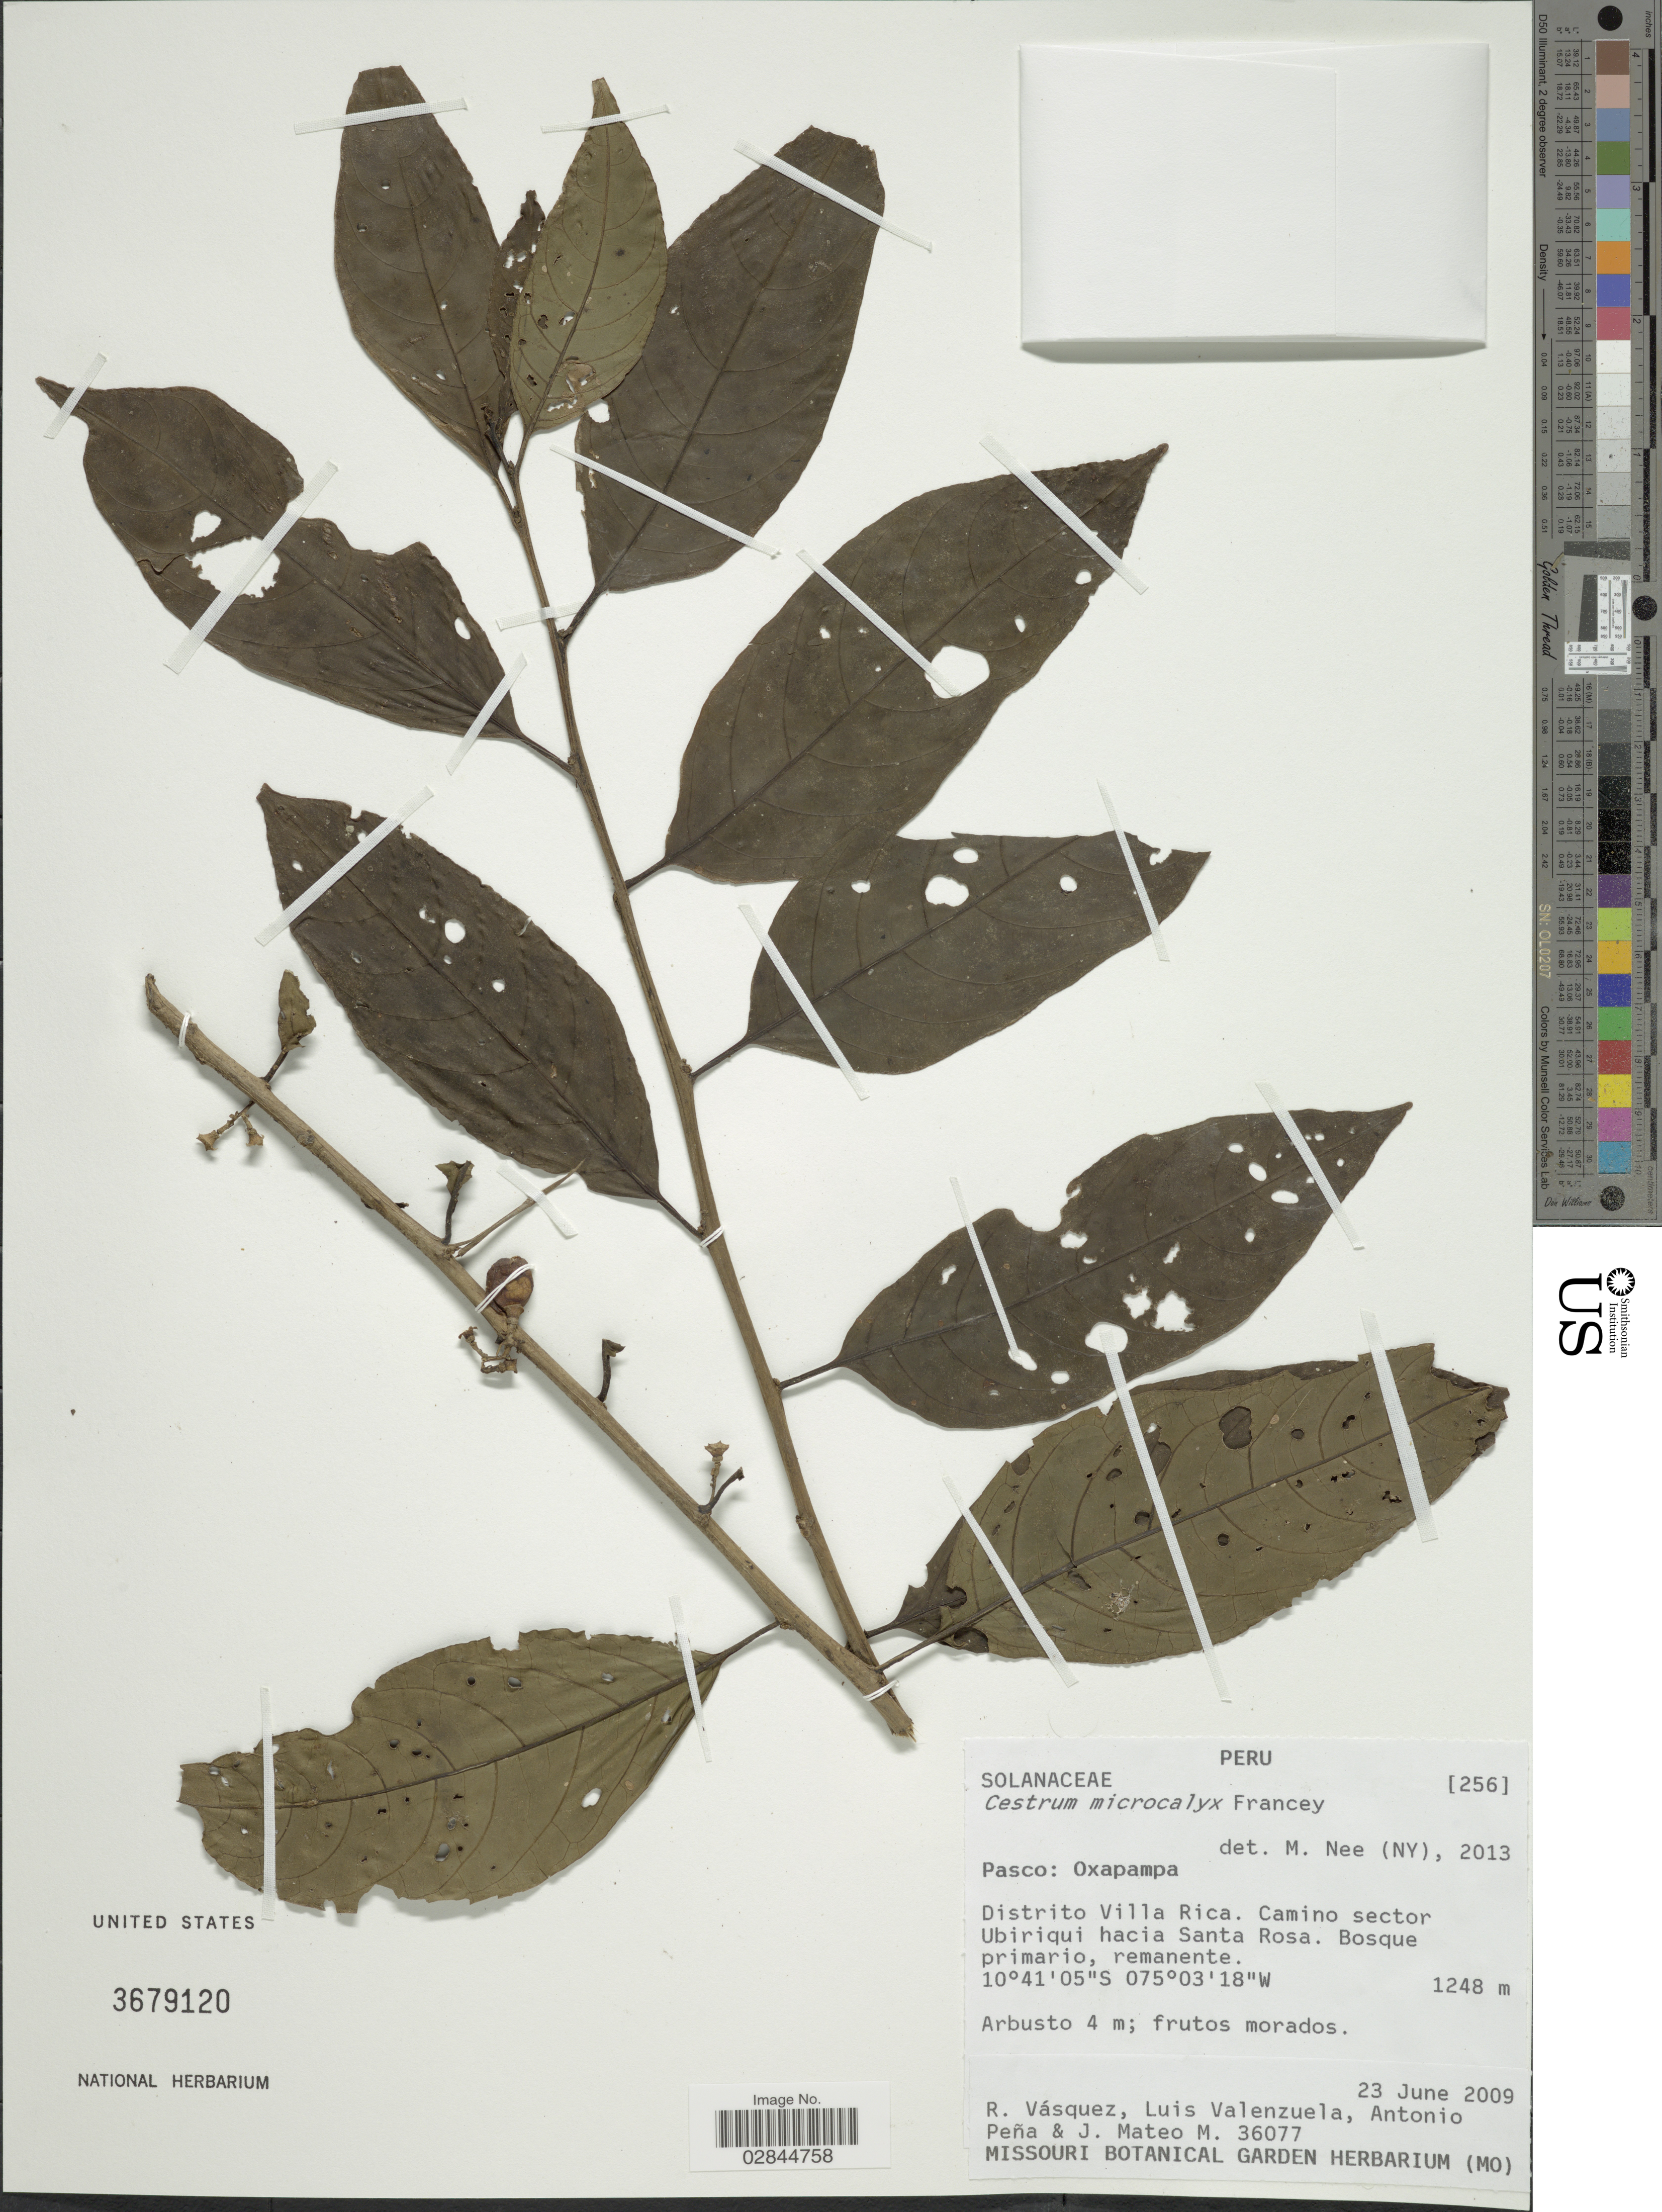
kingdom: Plantae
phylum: Tracheophyta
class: Magnoliopsida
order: Solanales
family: Solanaceae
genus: Cestrum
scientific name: Cestrum microcalyx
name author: Francey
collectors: R. Vásquez, L. Valenzuela, A. Peña & J. Mateo M.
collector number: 36077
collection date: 2009-06-23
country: Peru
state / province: Pasco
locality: Oxapampa. Distrito Villa Rica. Camino sector Ubiriqui hacia Santa Rosa.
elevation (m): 1248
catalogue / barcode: US 3679120